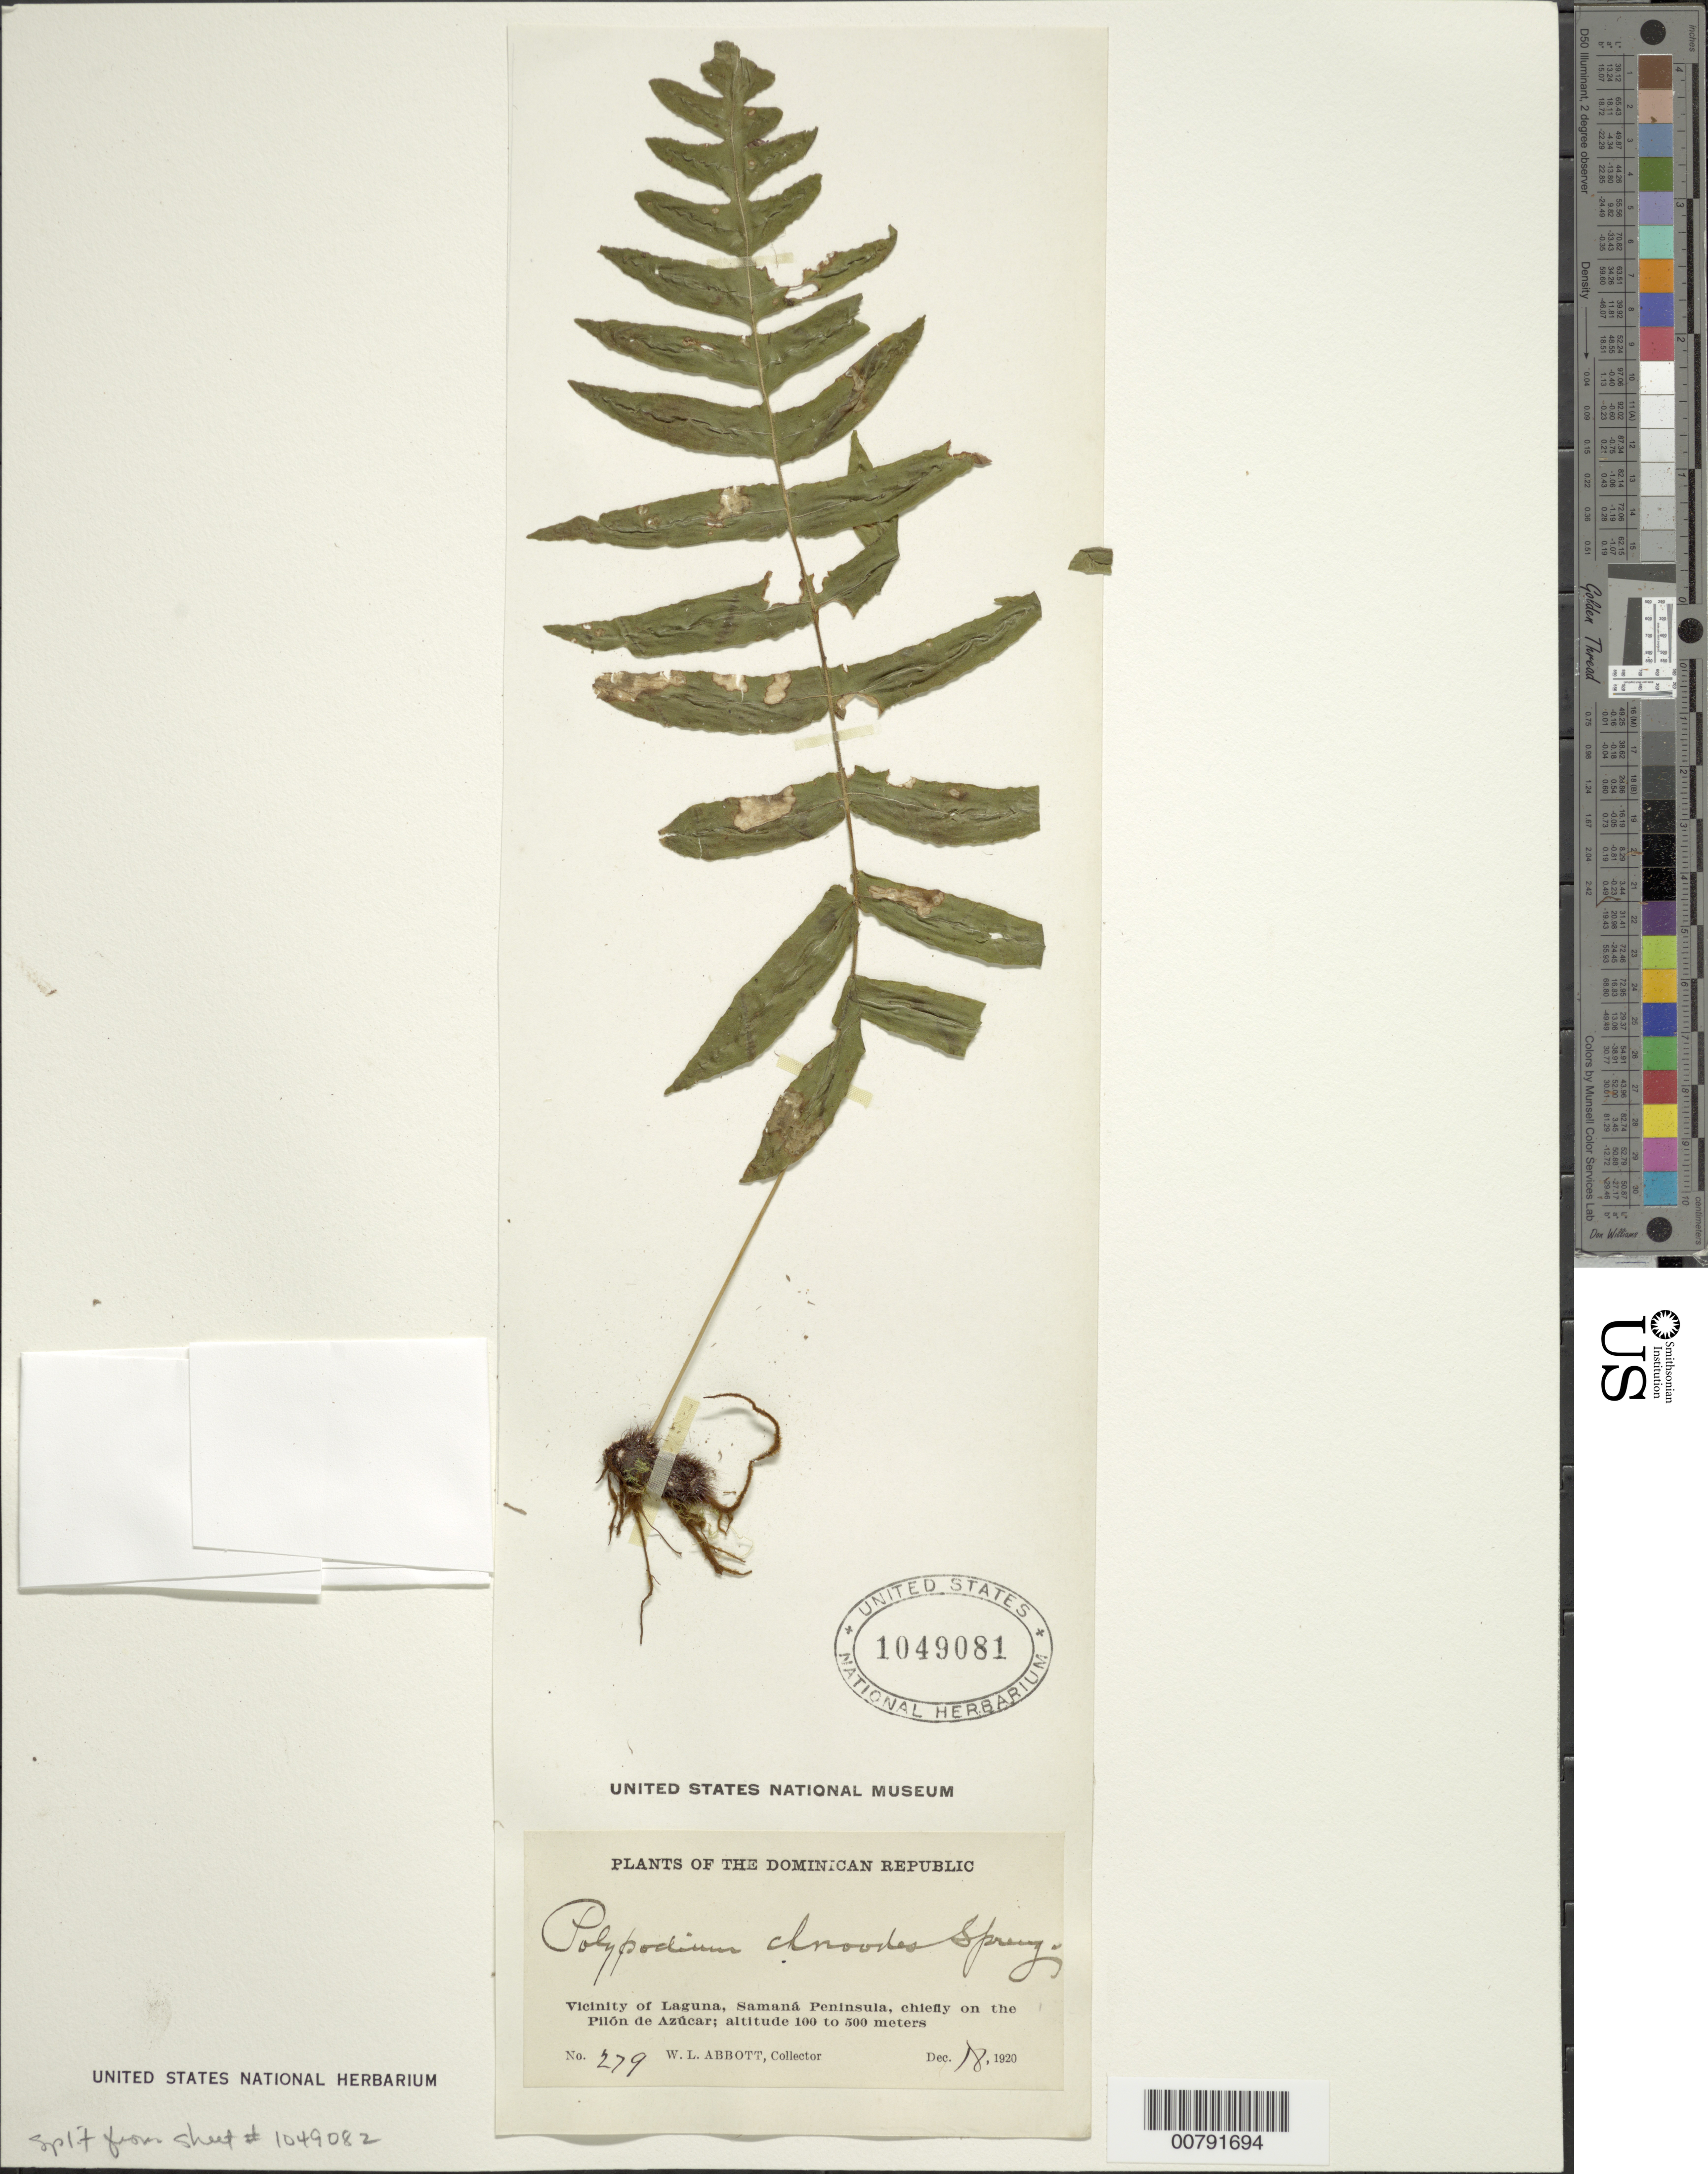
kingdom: Plantae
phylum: Tracheophyta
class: Polypodiopsida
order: Polypodiales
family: Polypodiaceae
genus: Serpocaulon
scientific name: Serpocaulon dissimile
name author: (L.) A.R. Sm.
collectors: W. L. Abbott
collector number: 279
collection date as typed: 18 Dec 1920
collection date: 1920-12-18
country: Dominican Republic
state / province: Samana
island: Hispaniola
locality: Laguna, Samaná Peninsula, chiefly on the Pilón de Azúcar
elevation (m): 100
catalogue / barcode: US 1049081